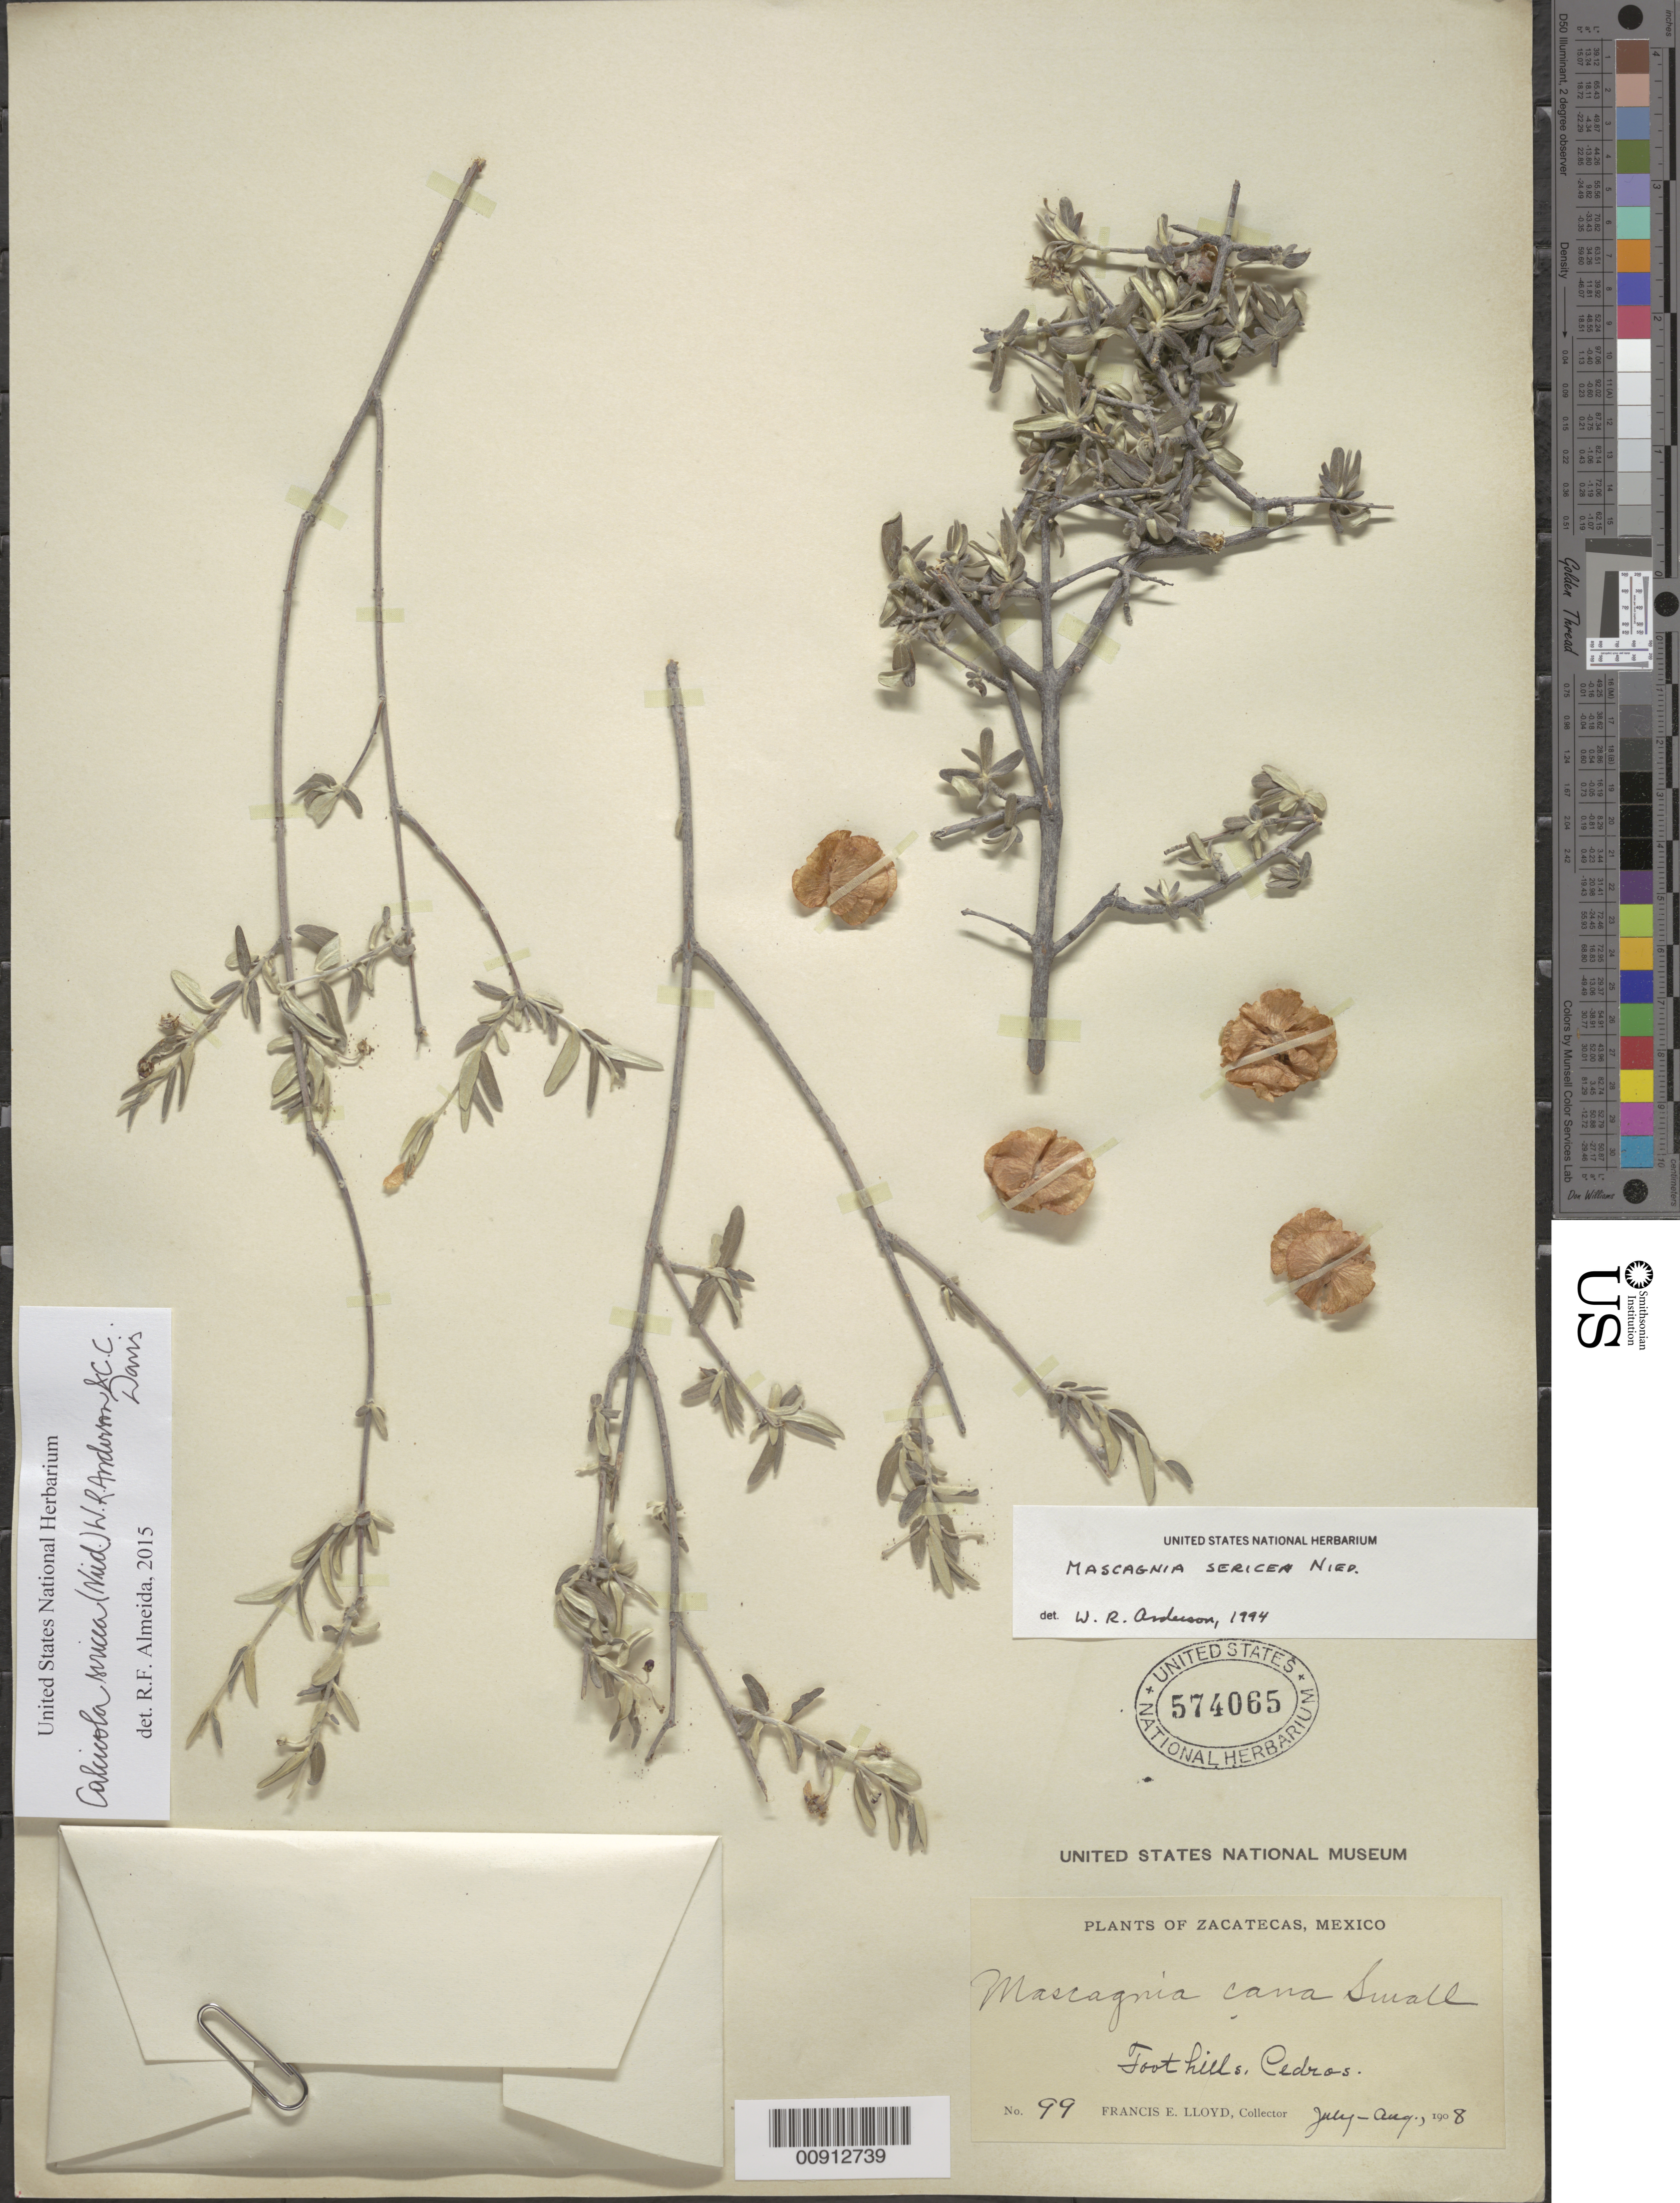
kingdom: Plantae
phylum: Tracheophyta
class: Magnoliopsida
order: Malpighiales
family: Malpighiaceae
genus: Calcicola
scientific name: Calcicola sericea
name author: (Nied.) W.R. Anderson & C. Davis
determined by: De Almeida, R. F., (HUEFS), Universidade Estadual de Feira de Santana (BRAZIL)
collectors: F. E. Lloyd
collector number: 99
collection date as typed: Jul 1908 to -- Aug 1908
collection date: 1908-07/1908-08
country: Mexico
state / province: Zacatecas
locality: Cedros, Zacatecas.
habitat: Foothills.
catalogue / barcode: US 574065